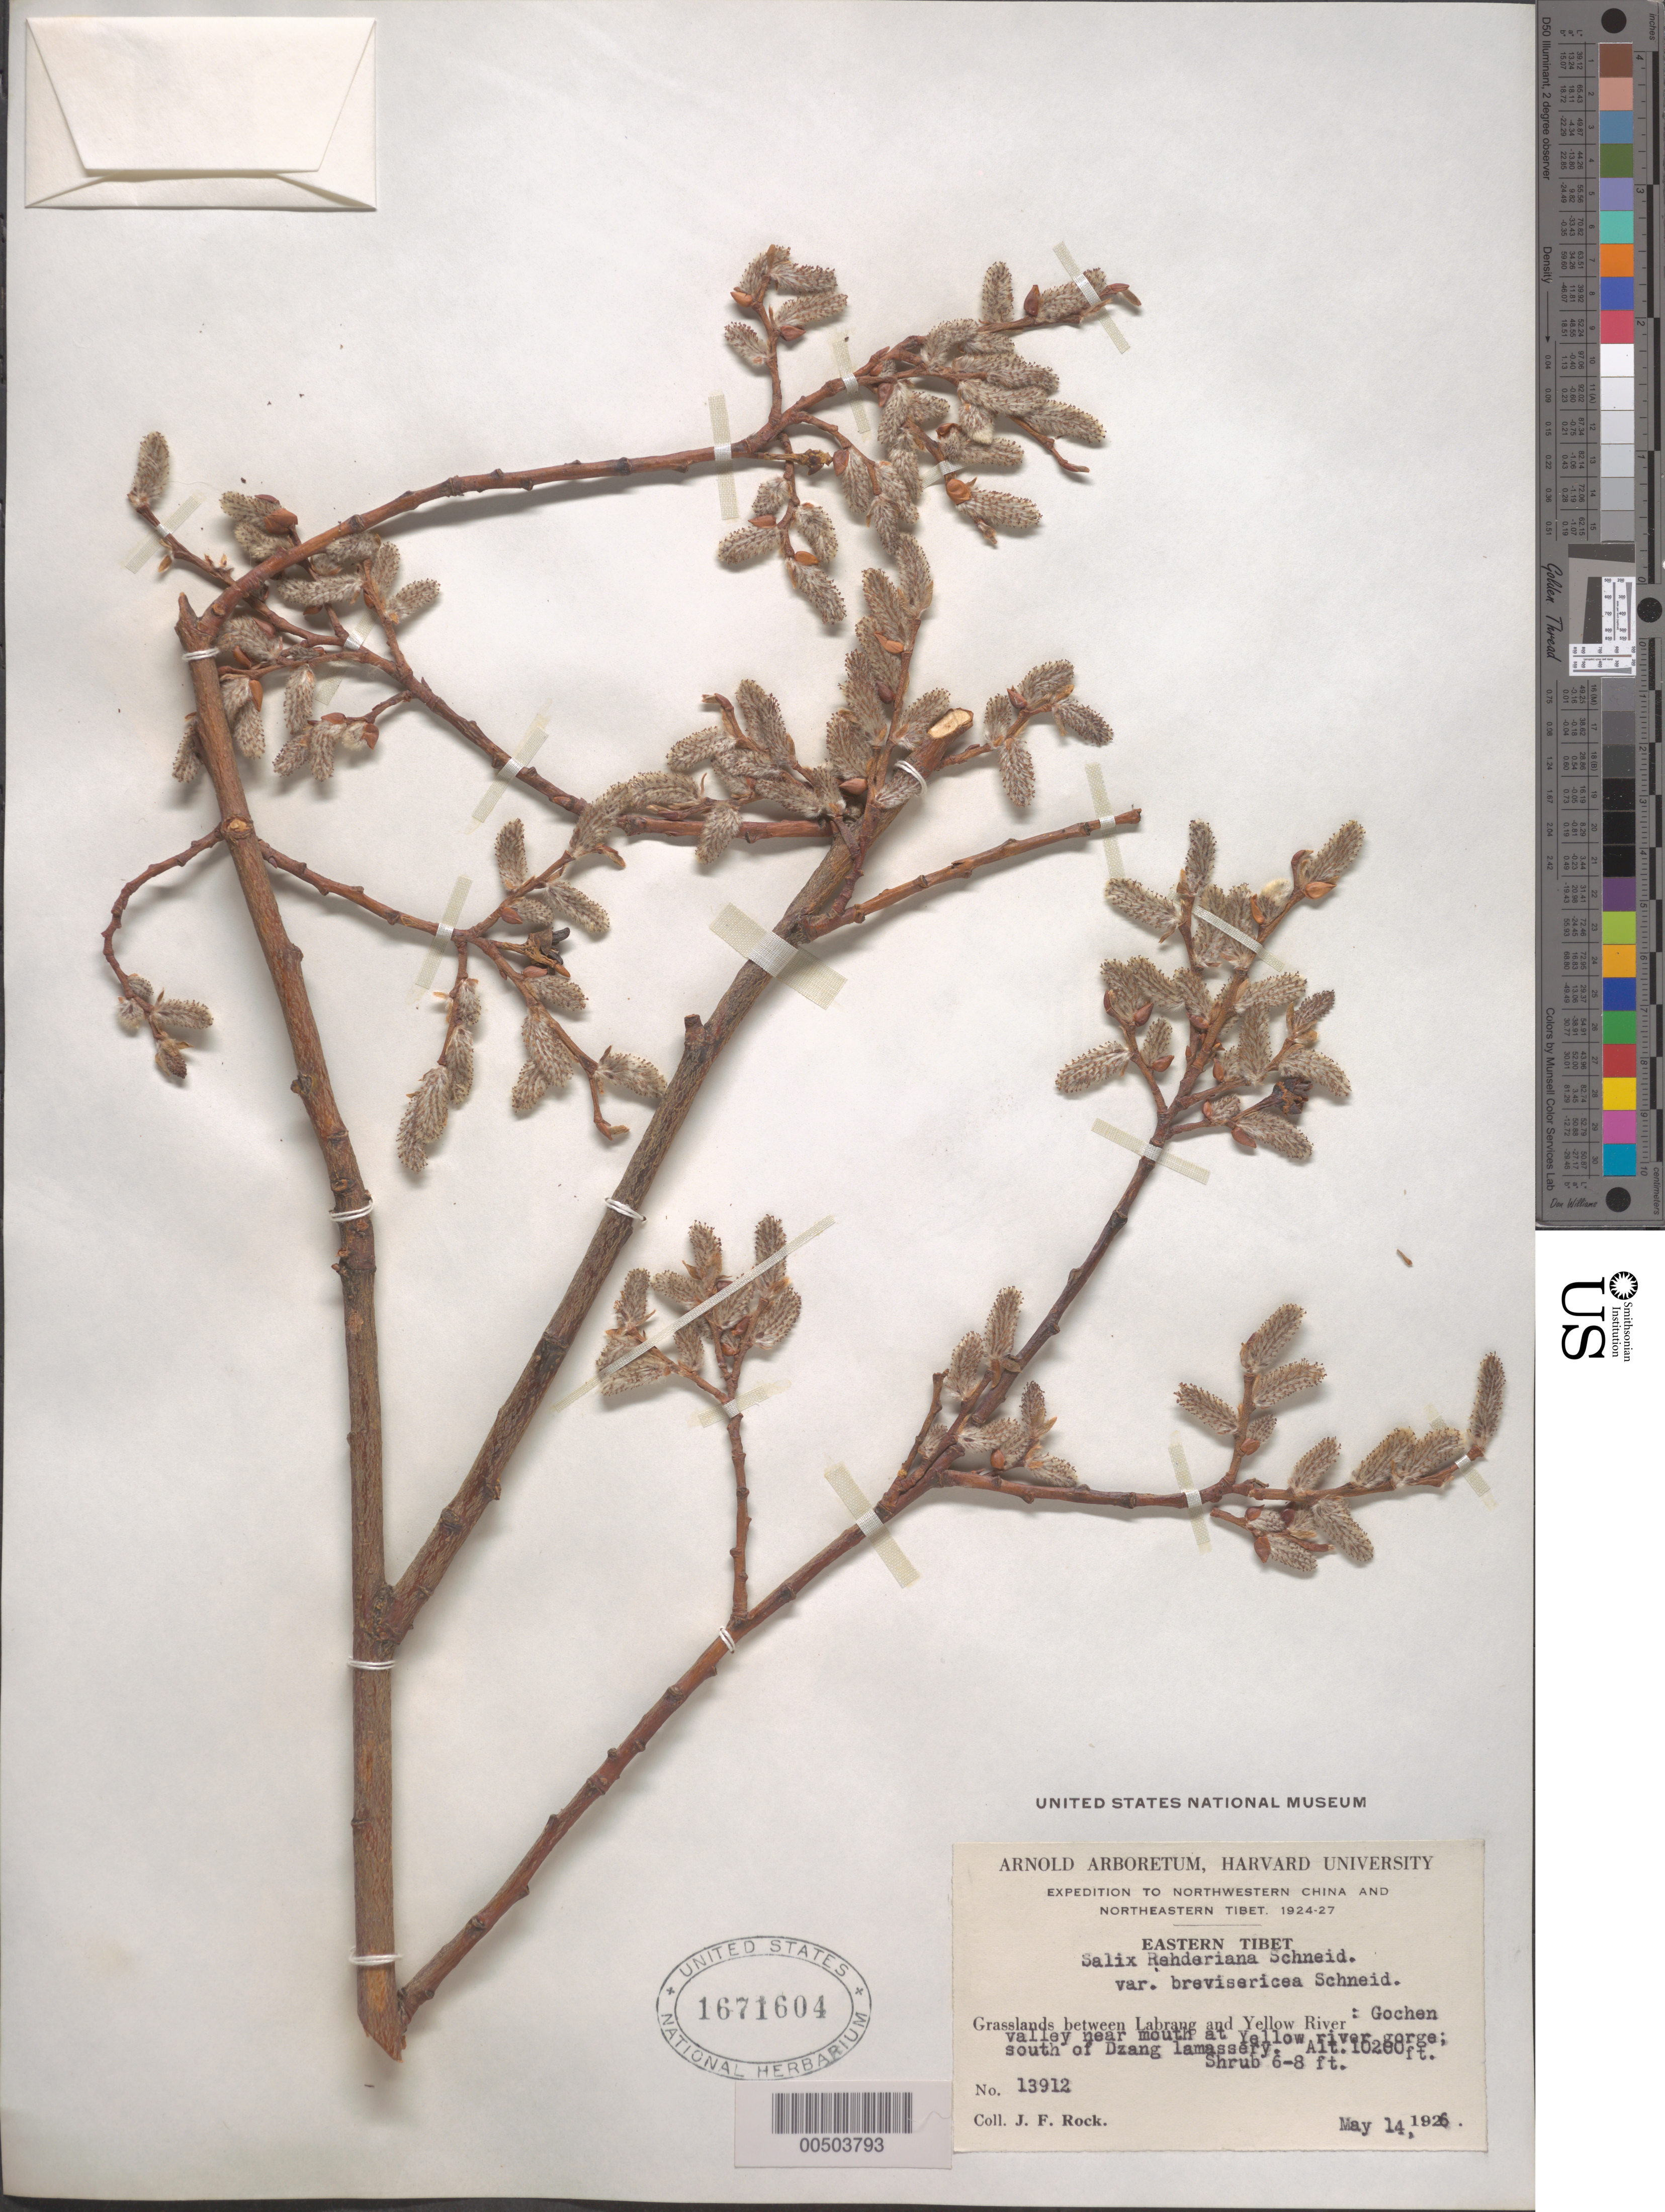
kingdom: Plantae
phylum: Tracheophyta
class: Magnoliopsida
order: Malpighiales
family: Salicaceae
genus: Salix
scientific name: Salix rehderiana var. brevisericea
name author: C.K. Schneid. in Sarg.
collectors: J. F. Rock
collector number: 13912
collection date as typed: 14 May 1926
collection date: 1926-05-14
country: China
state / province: Xizang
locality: Grasslands between Labrang and Yellow River: Gochen valley near mouth at Yellow river gorge; south of Dzang lamassery.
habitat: Shrub 6-8 ft.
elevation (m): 3109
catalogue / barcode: US 1671604